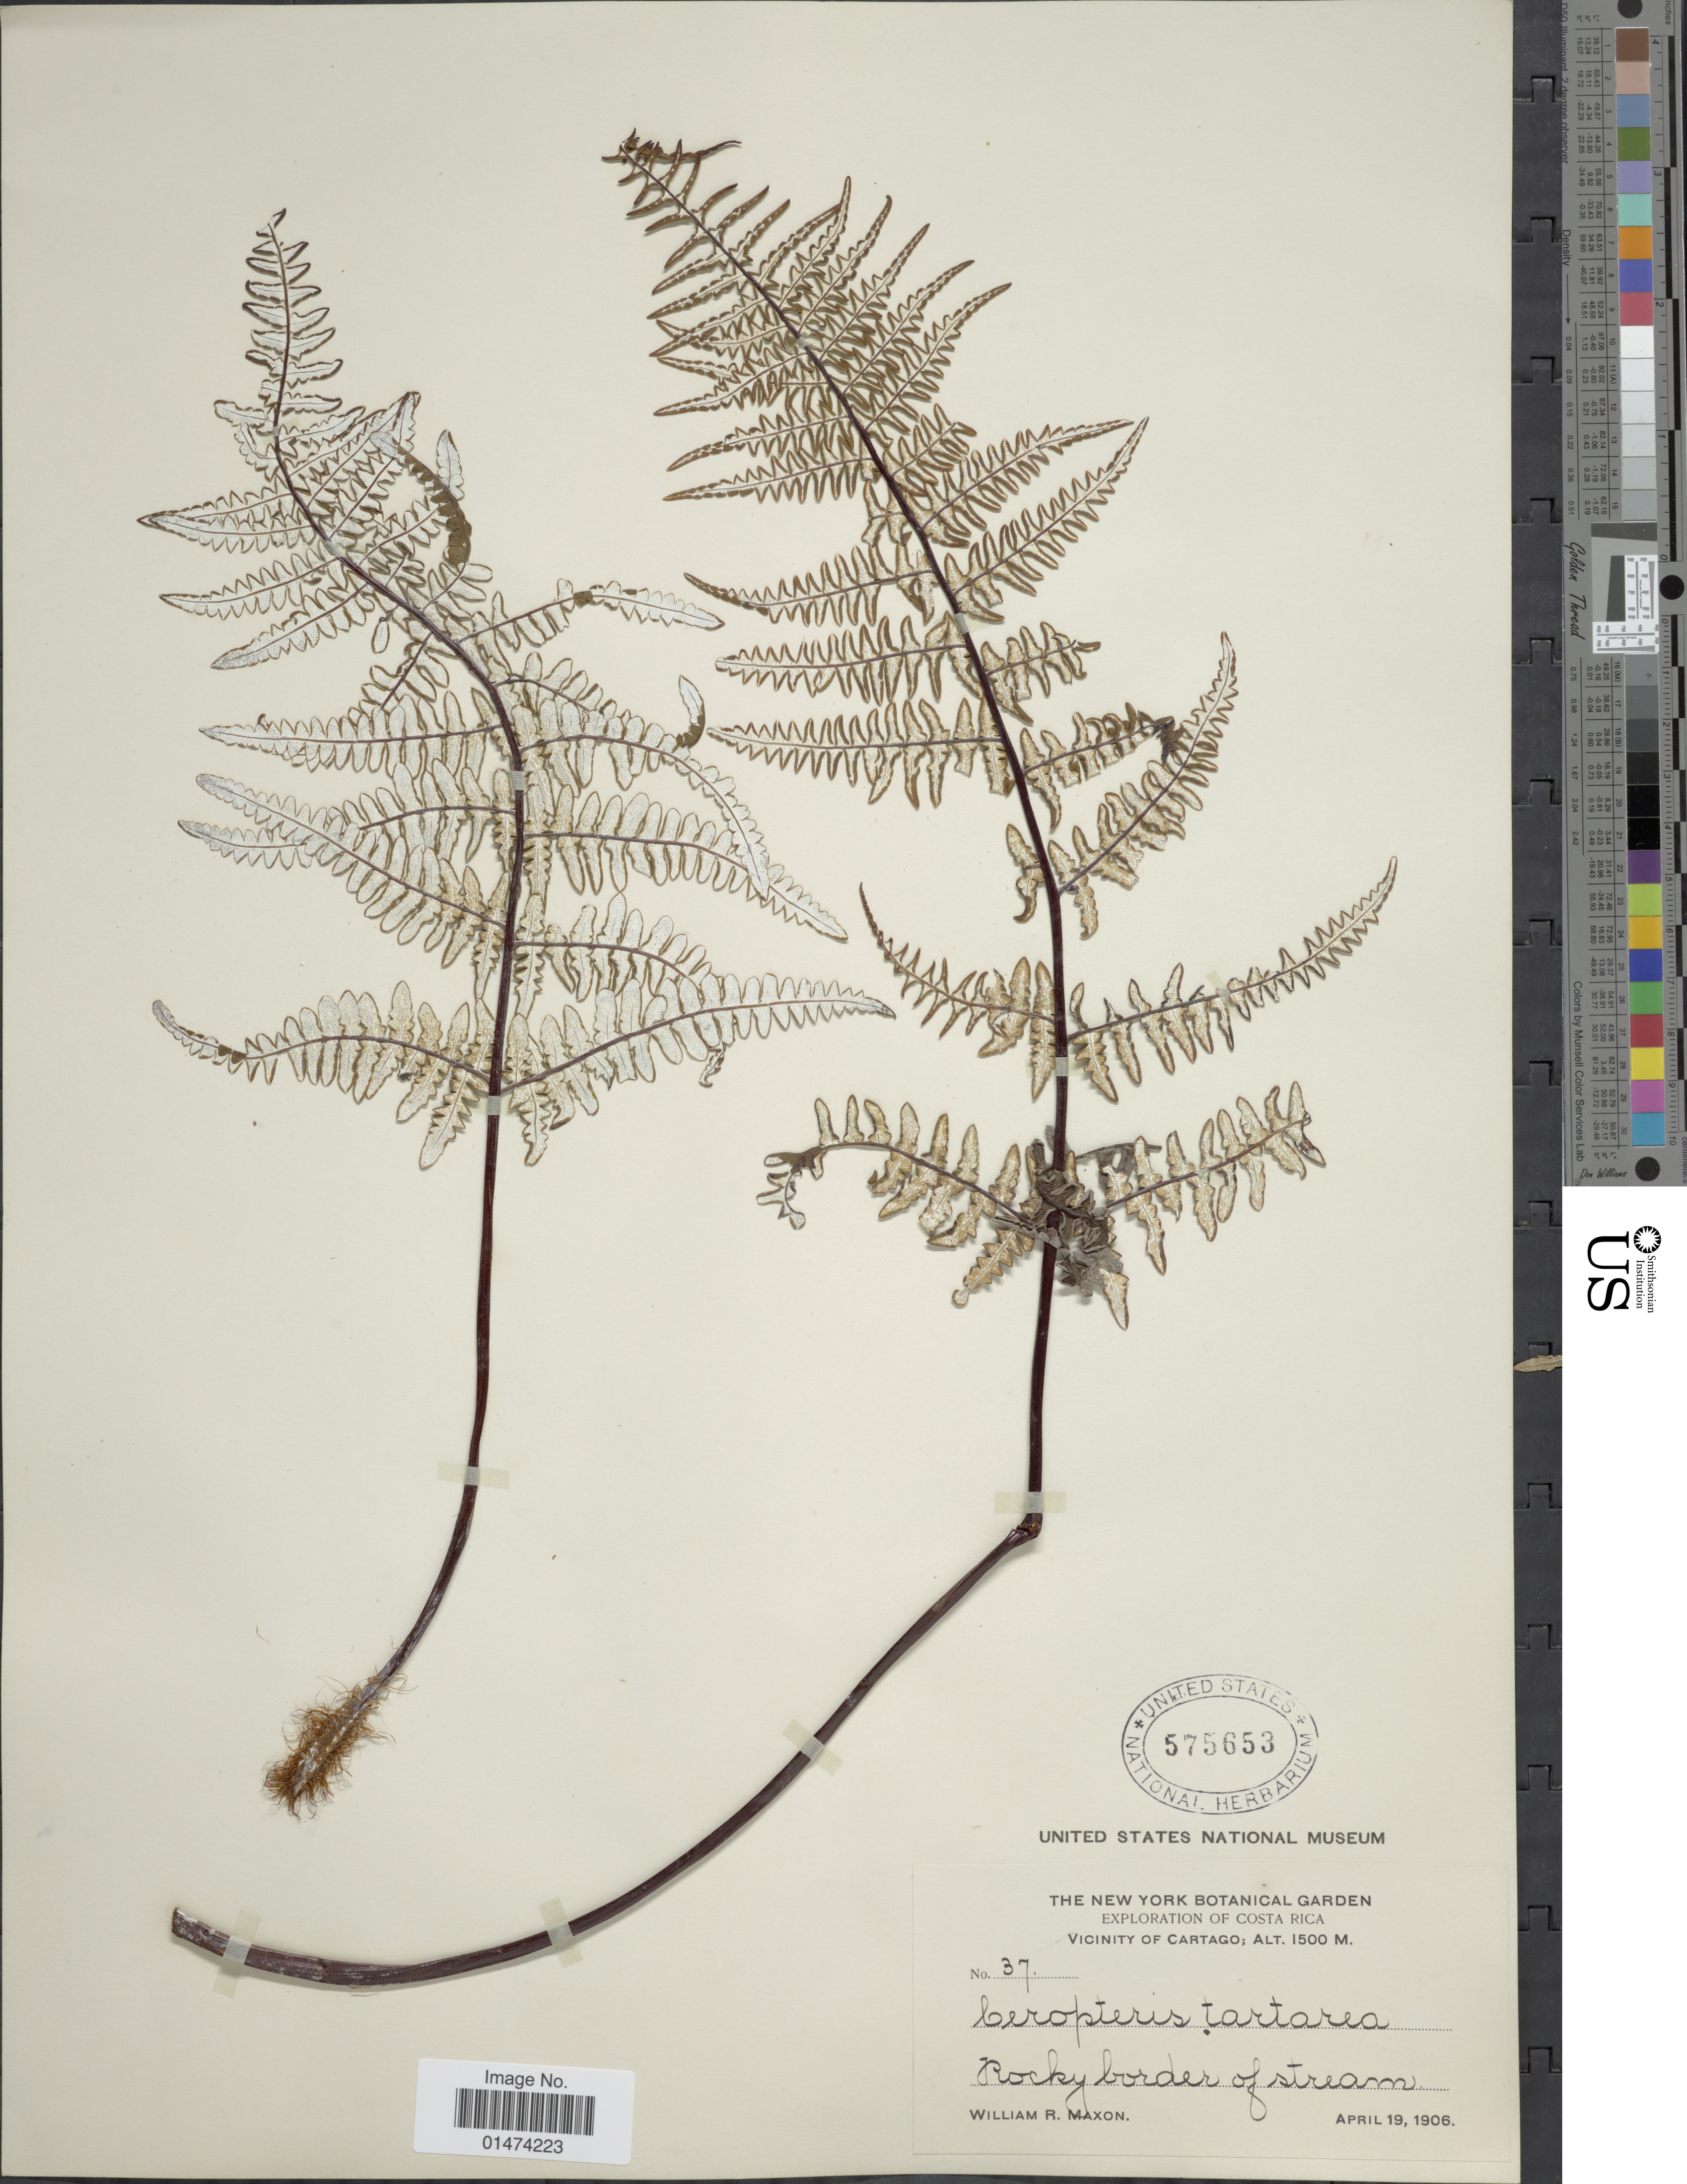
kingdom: Plantae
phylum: Tracheophyta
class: Polypodiopsida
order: Polypodiales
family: Pteridaceae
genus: Pityrogramma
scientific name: Pityrogramma tartarea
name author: (Cav.) Maxon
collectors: W. R. Maxon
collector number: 37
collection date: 1906-04-19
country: Costa Rica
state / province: Cartago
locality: Rocky border of stream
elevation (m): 1500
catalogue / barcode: US 575653